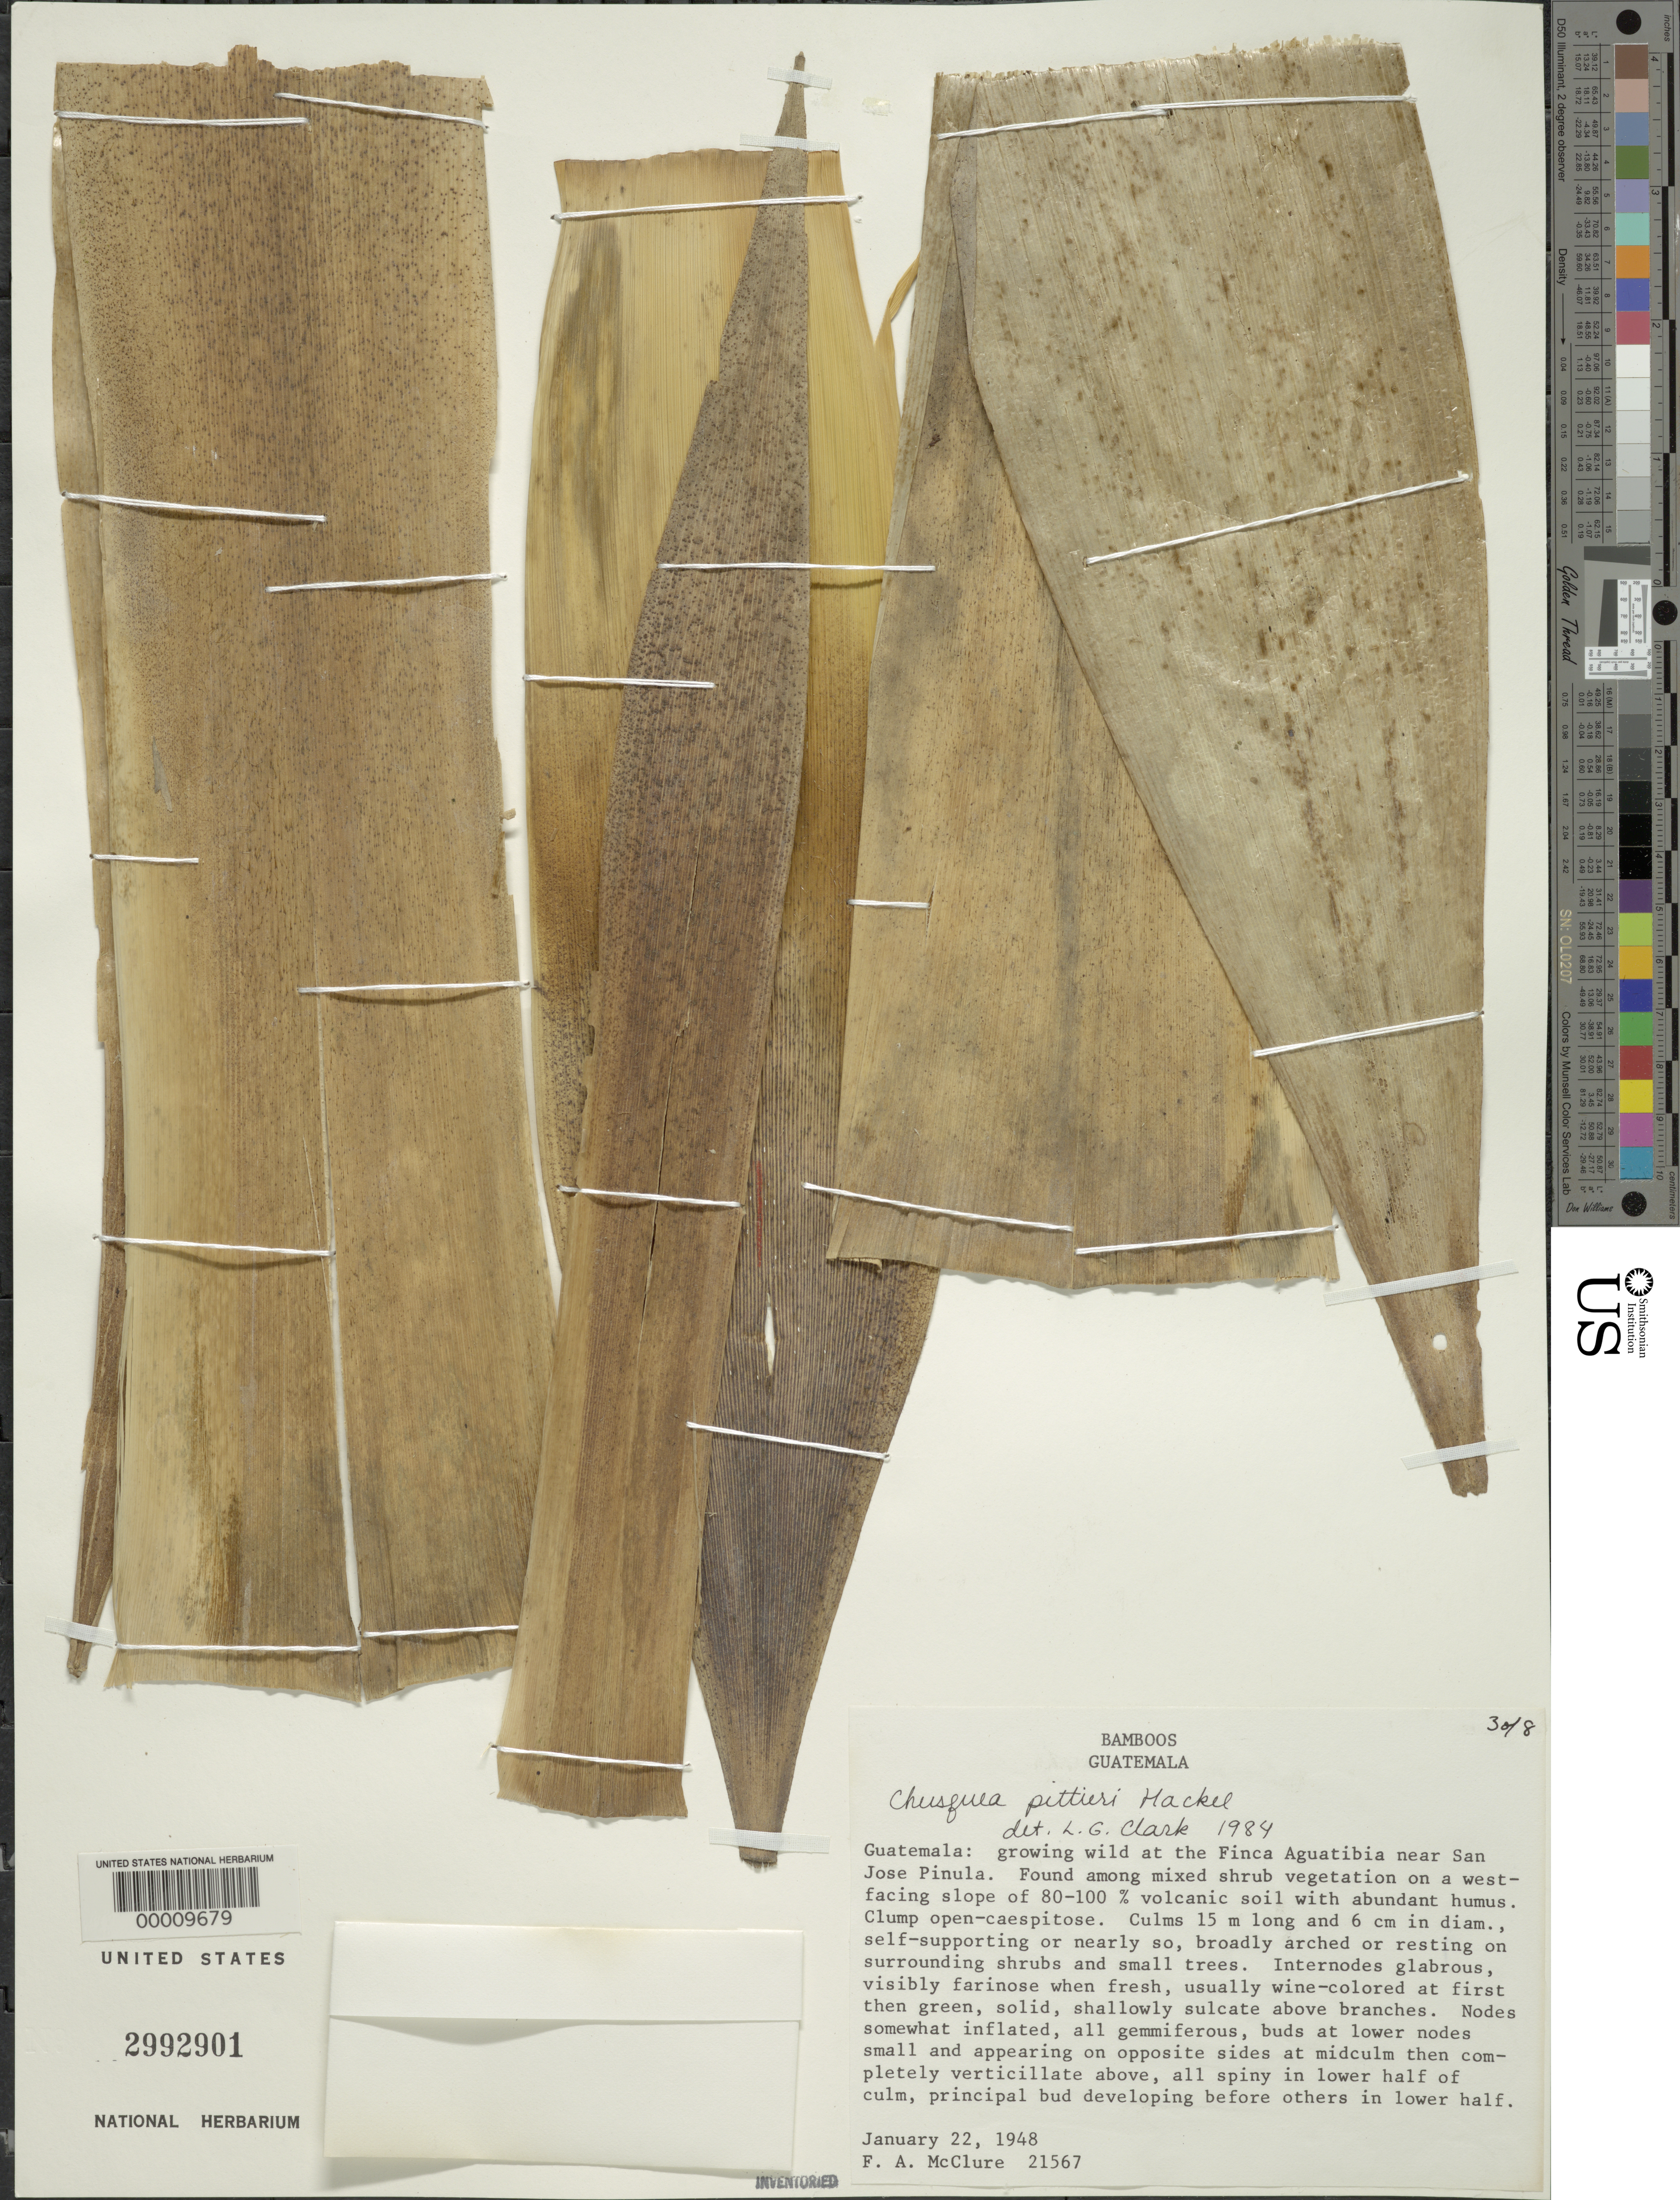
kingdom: Plantae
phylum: Tracheophyta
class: Liliopsida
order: Poales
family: Poaceae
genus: Chusquea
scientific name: Chusquea pittieri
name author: Hack.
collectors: F. A. McClure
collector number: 21567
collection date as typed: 22 Jan 1948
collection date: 1948-01-22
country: Guatemala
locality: Finca aguatibia, San Jose pinula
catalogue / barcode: US 2992901